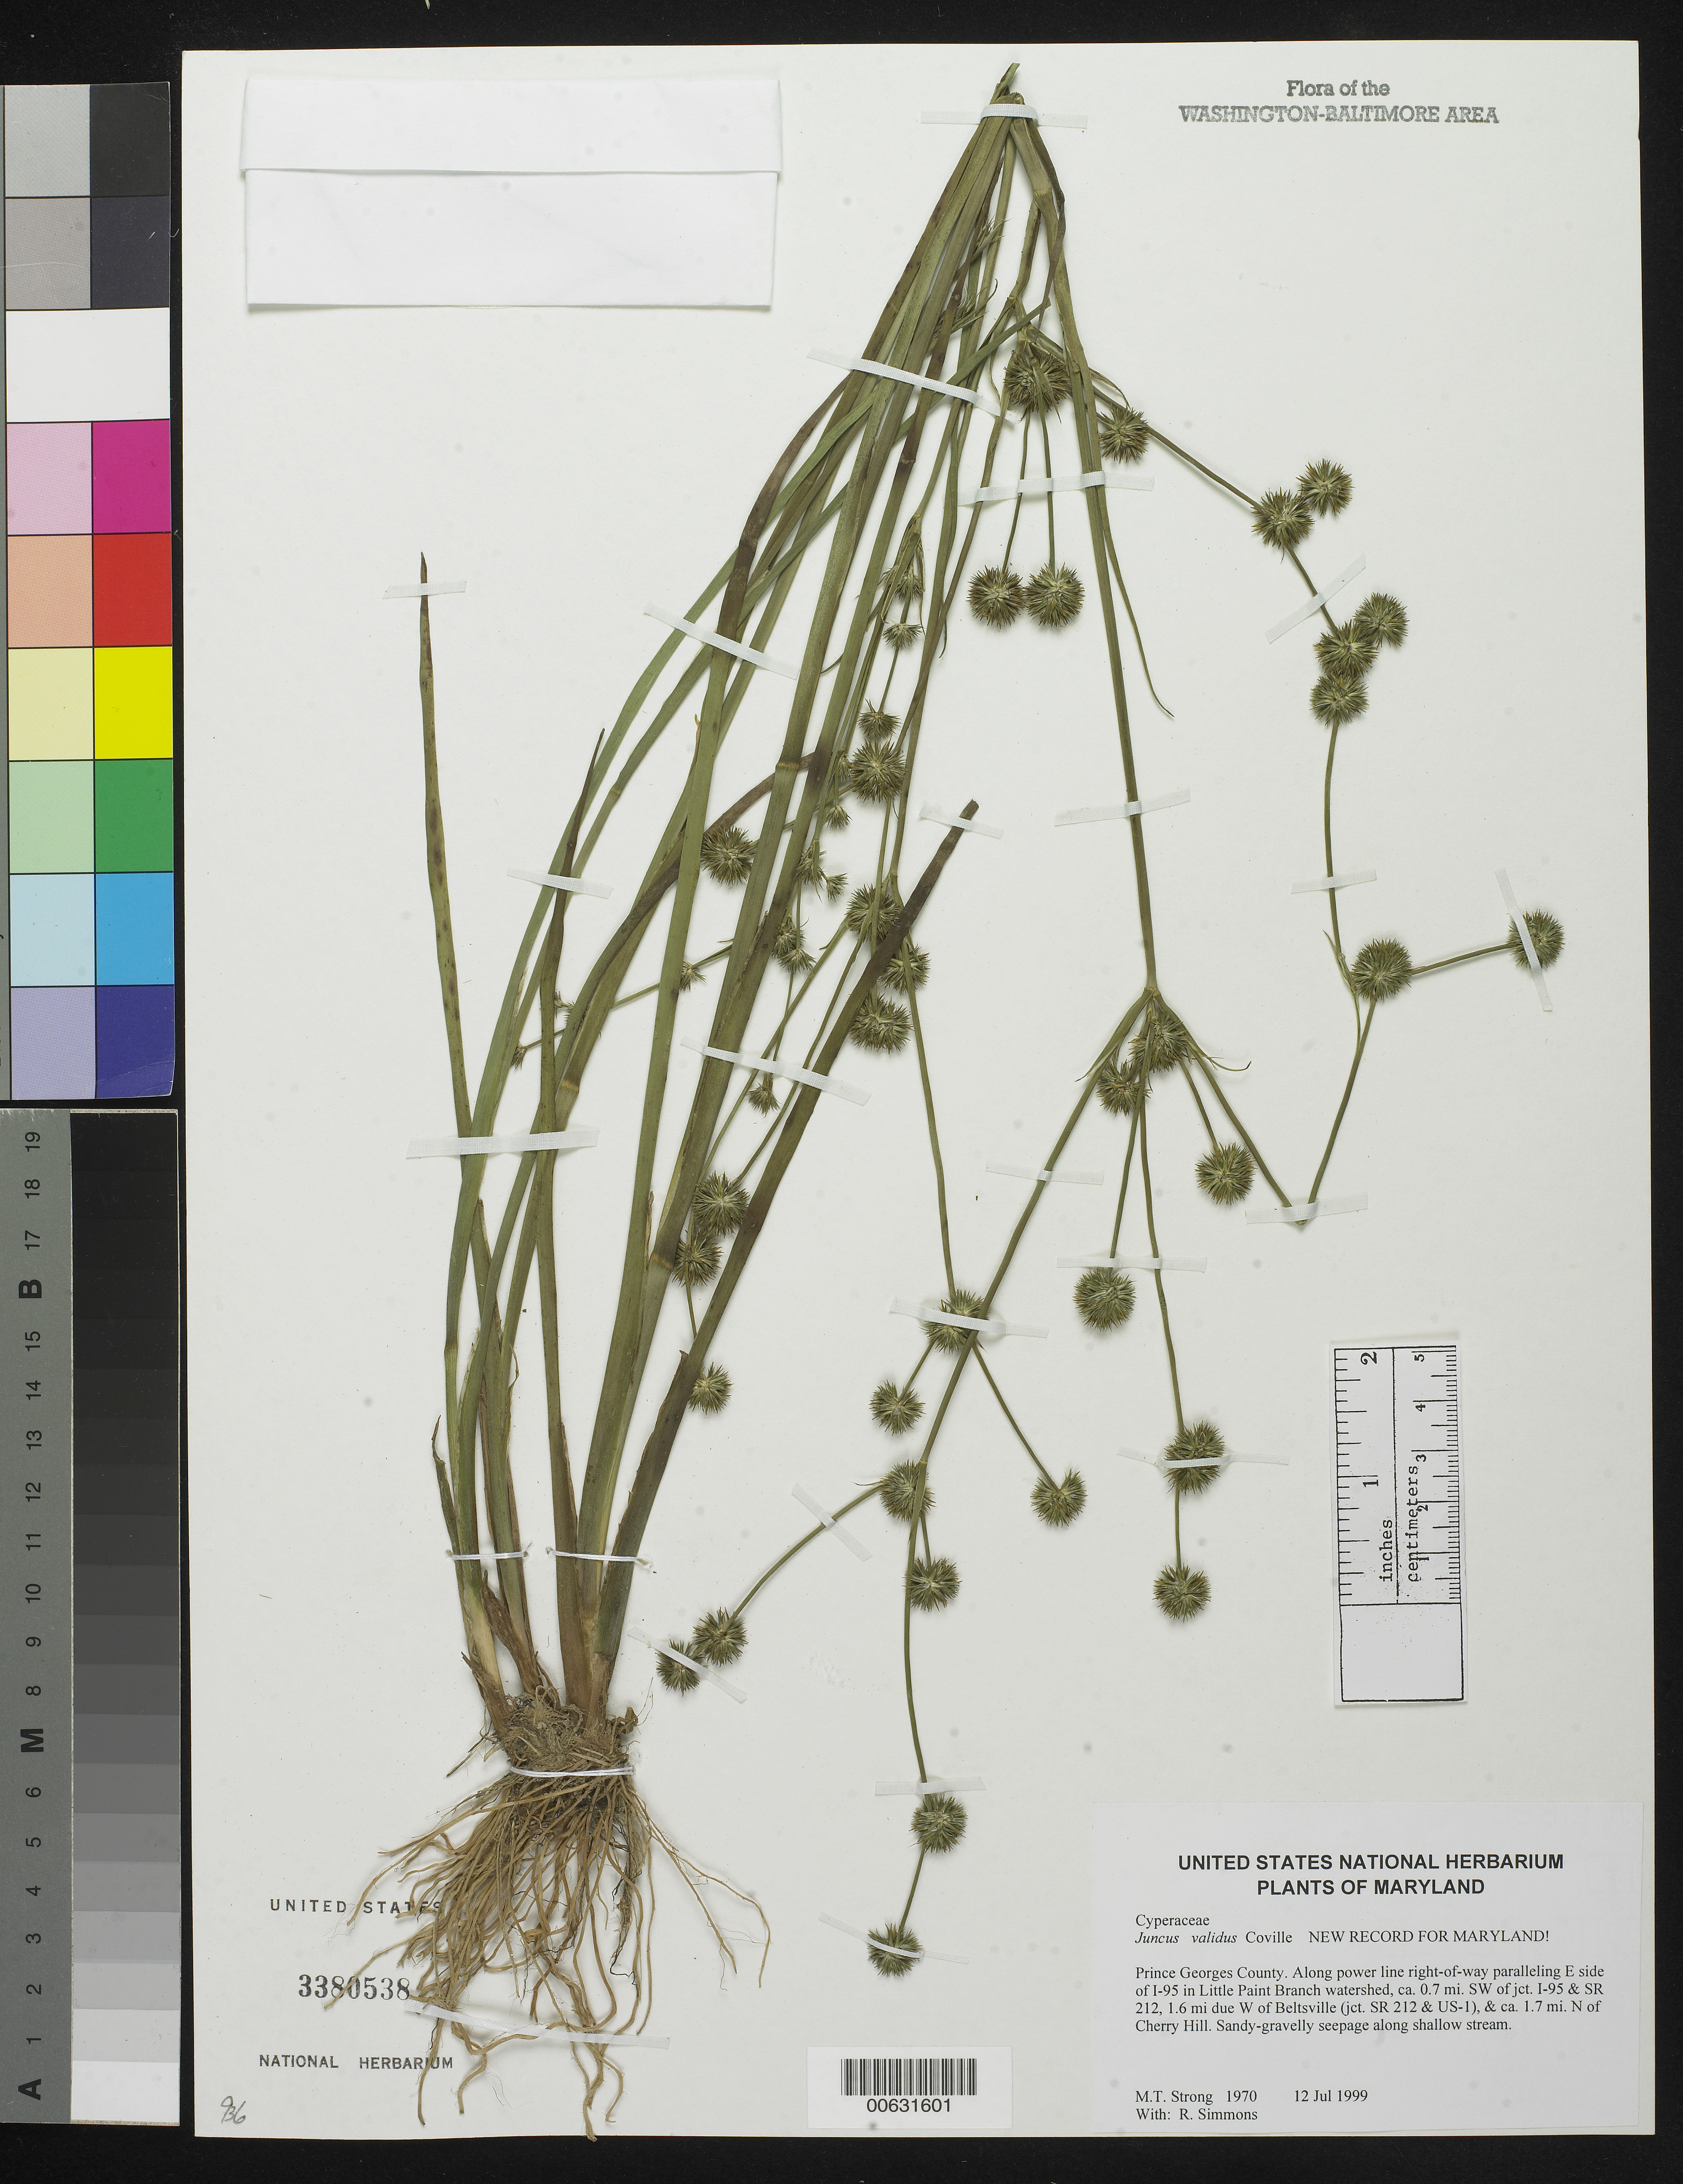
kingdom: Plantae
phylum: Tracheophyta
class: Liliopsida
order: Poales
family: Juncaceae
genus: Juncus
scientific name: Juncus validus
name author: Coville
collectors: M. T. Strong & R. Simmons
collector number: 1970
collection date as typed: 12 Jul 1999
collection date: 1999-07-12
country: United States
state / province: Maryland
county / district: Prince George's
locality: Along power line right-of-way paralleling E side of I-95 in Little Paint Branch watershed, ca. 0.7 mi. SW of jct. I-95 & SR 212, 1.6 mi due W of Beltsville (jct. SR 212 & US-1), & ca. 1.7 mi. N of Cherry Hill.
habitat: Sandy-gravelly seepage along shallow stream.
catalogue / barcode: US 3380538